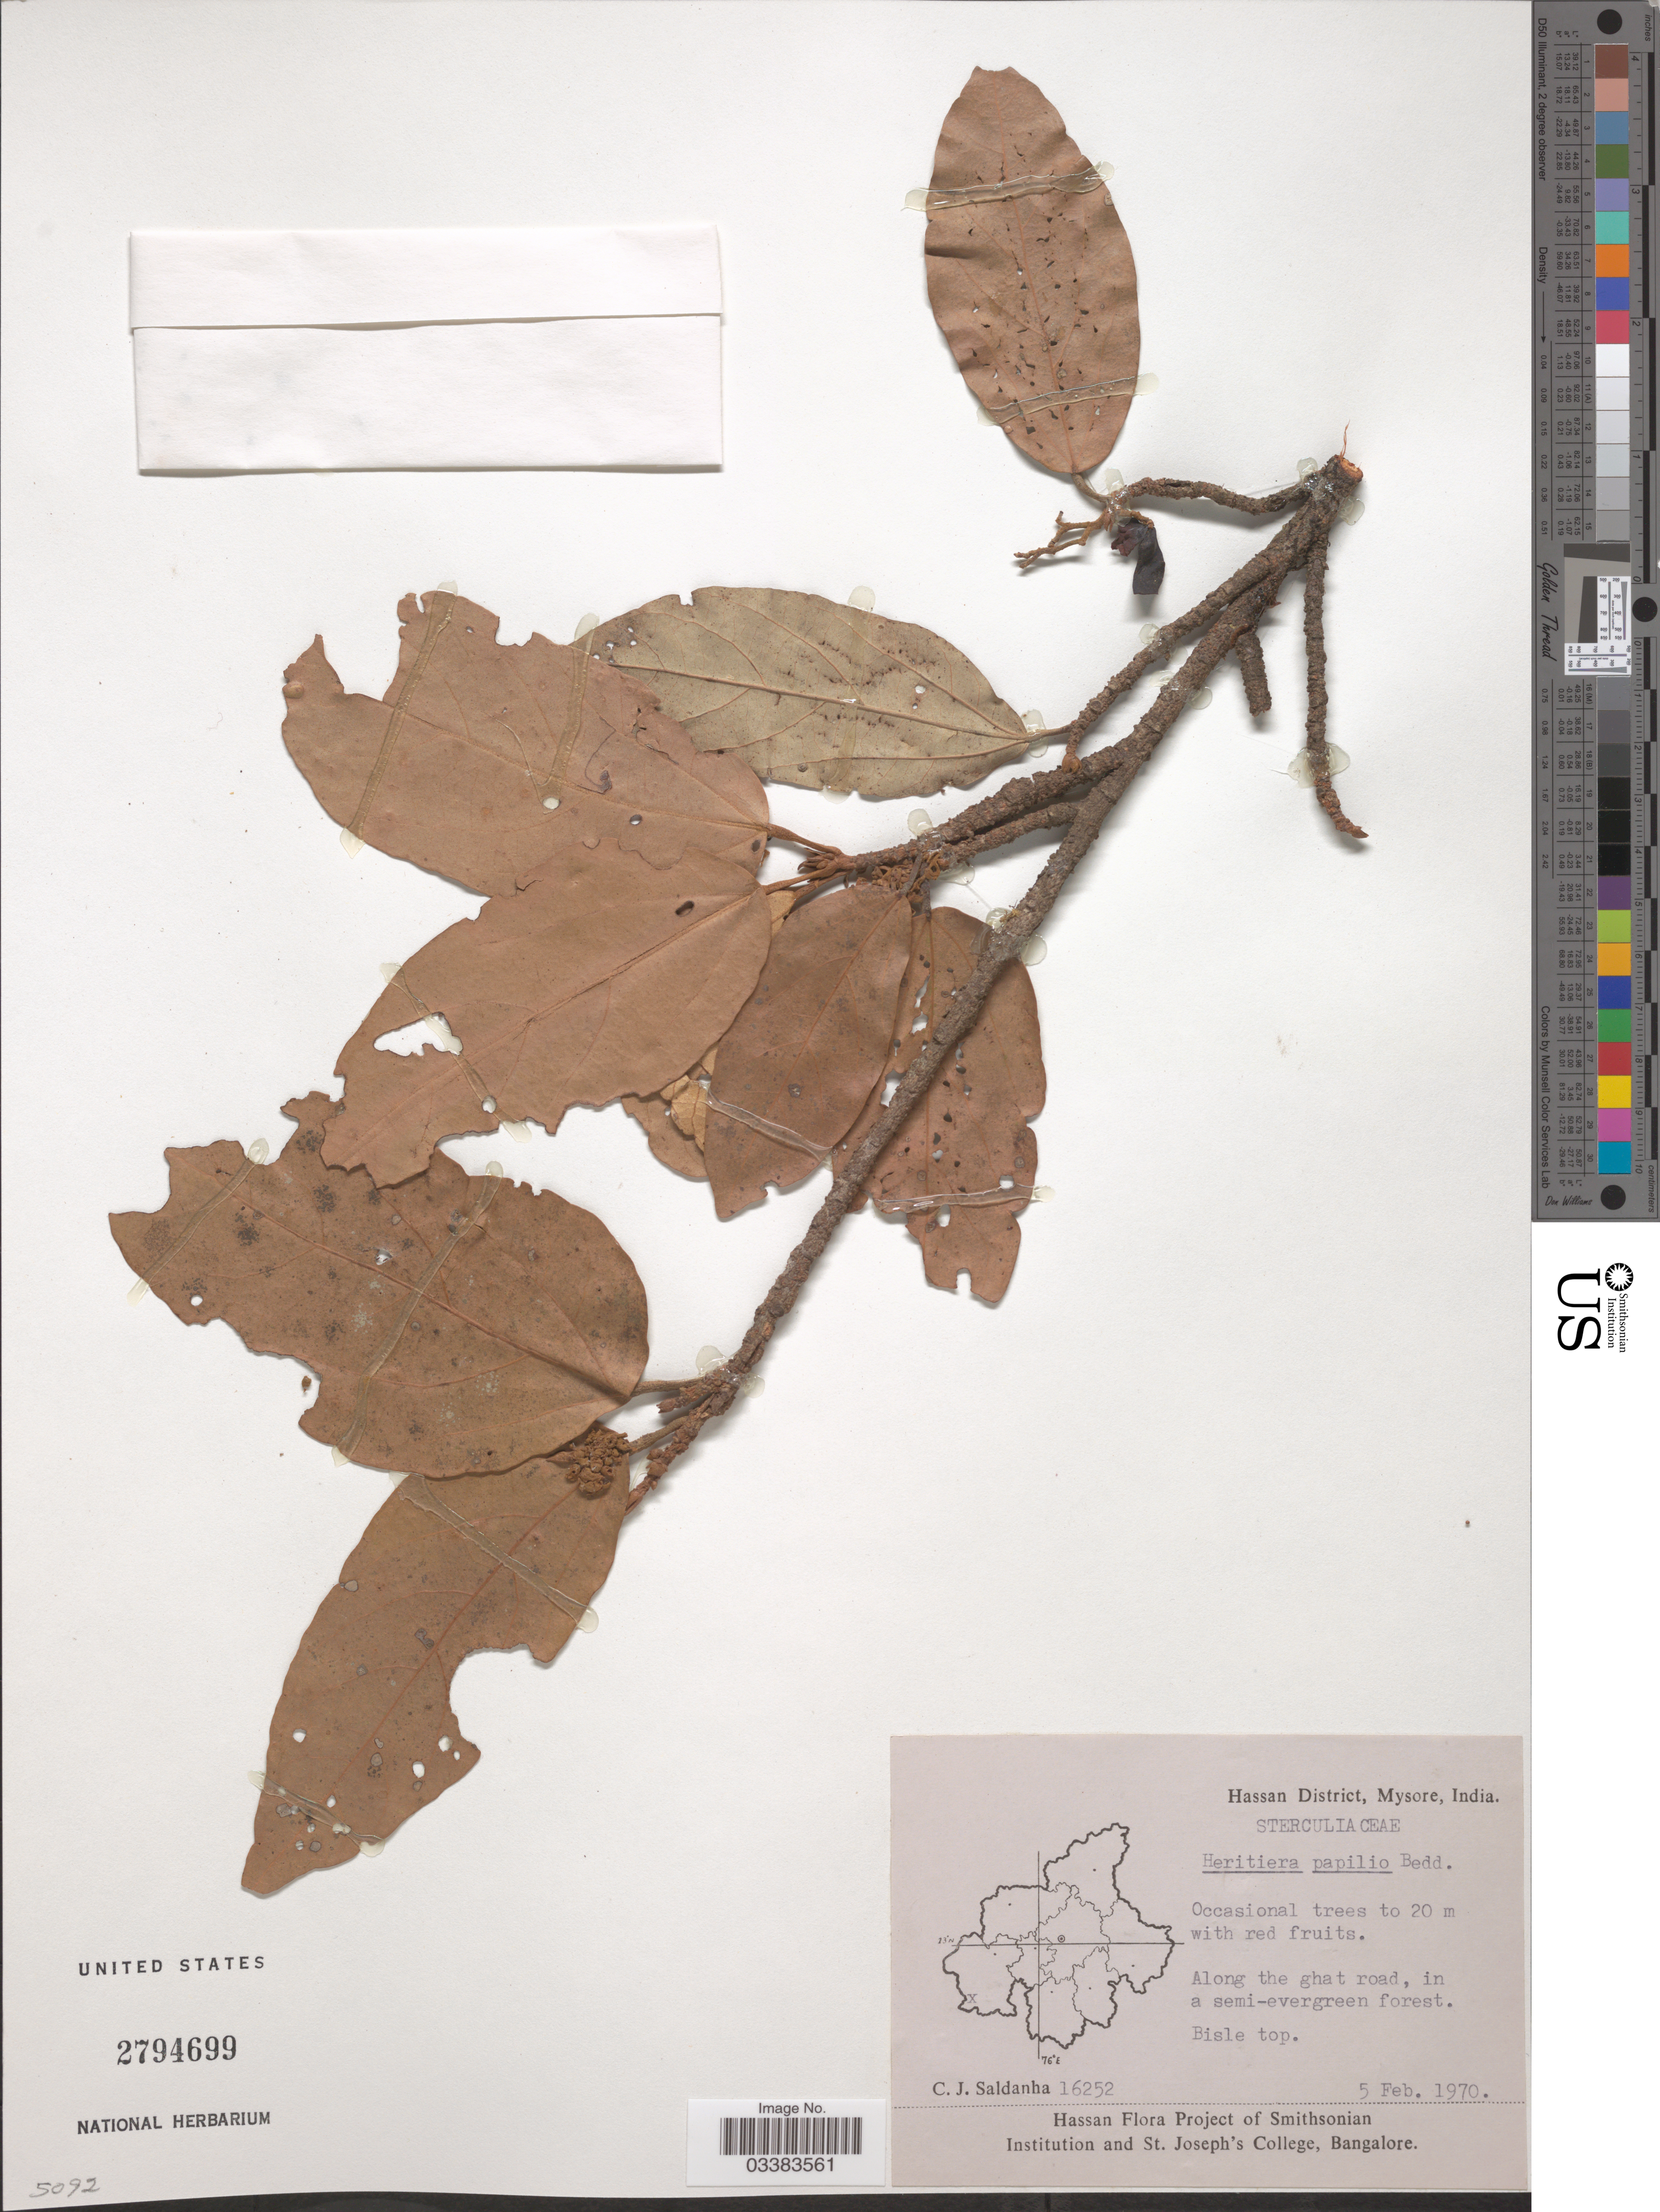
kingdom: Plantae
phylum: Tracheophyta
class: Magnoliopsida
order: Malvales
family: Malvaceae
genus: Heritiera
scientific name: Heritiera papilio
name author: Bedd.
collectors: C. J. Saldanha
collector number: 16252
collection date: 1970-02-05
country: India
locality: Hassan District, Mysore. Along the ghat road. Bisle top.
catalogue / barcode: US 2794699